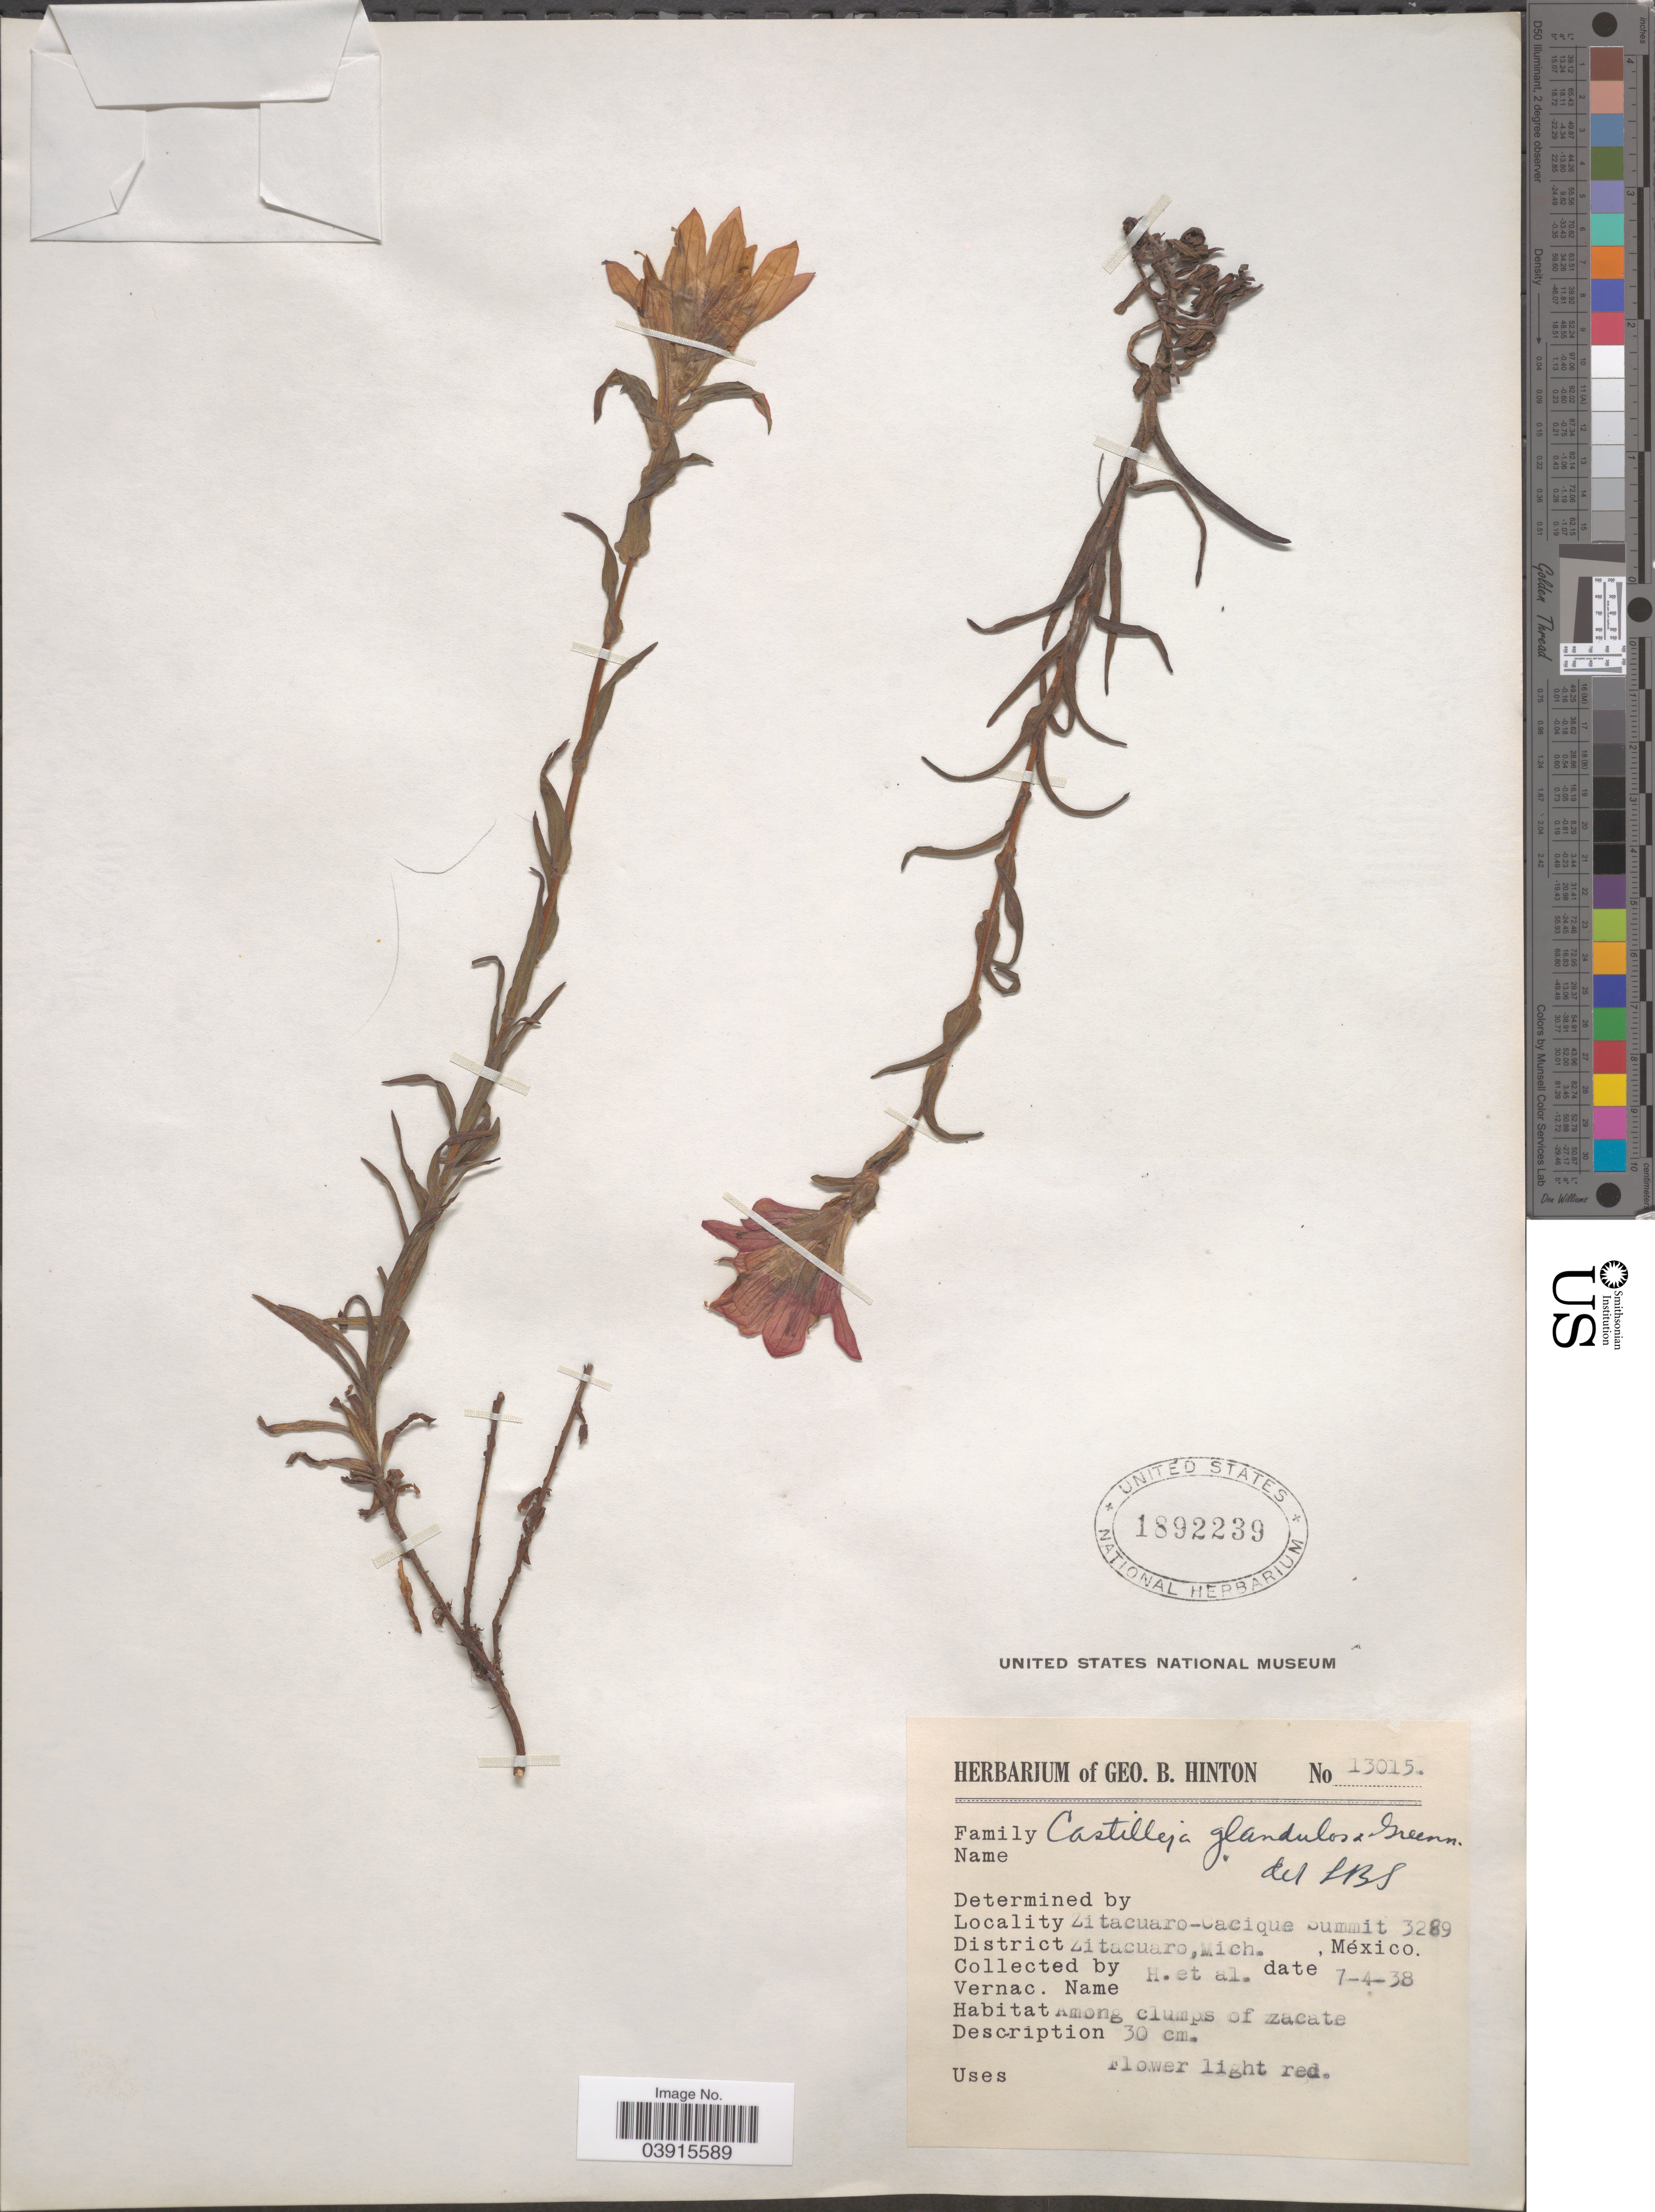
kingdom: Plantae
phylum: Tracheophyta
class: Magnoliopsida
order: Lamiales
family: Orobanchaceae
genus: Castilleja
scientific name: Castilleja scorzonerifolia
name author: Kunth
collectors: G. B. Hinton & et al.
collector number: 13015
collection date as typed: Transcribed d/m/y: 7/4/38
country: Mexico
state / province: Michoacán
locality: Zitacuaro-Cacique Summit. District Zitacuaro.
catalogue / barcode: US 1892239